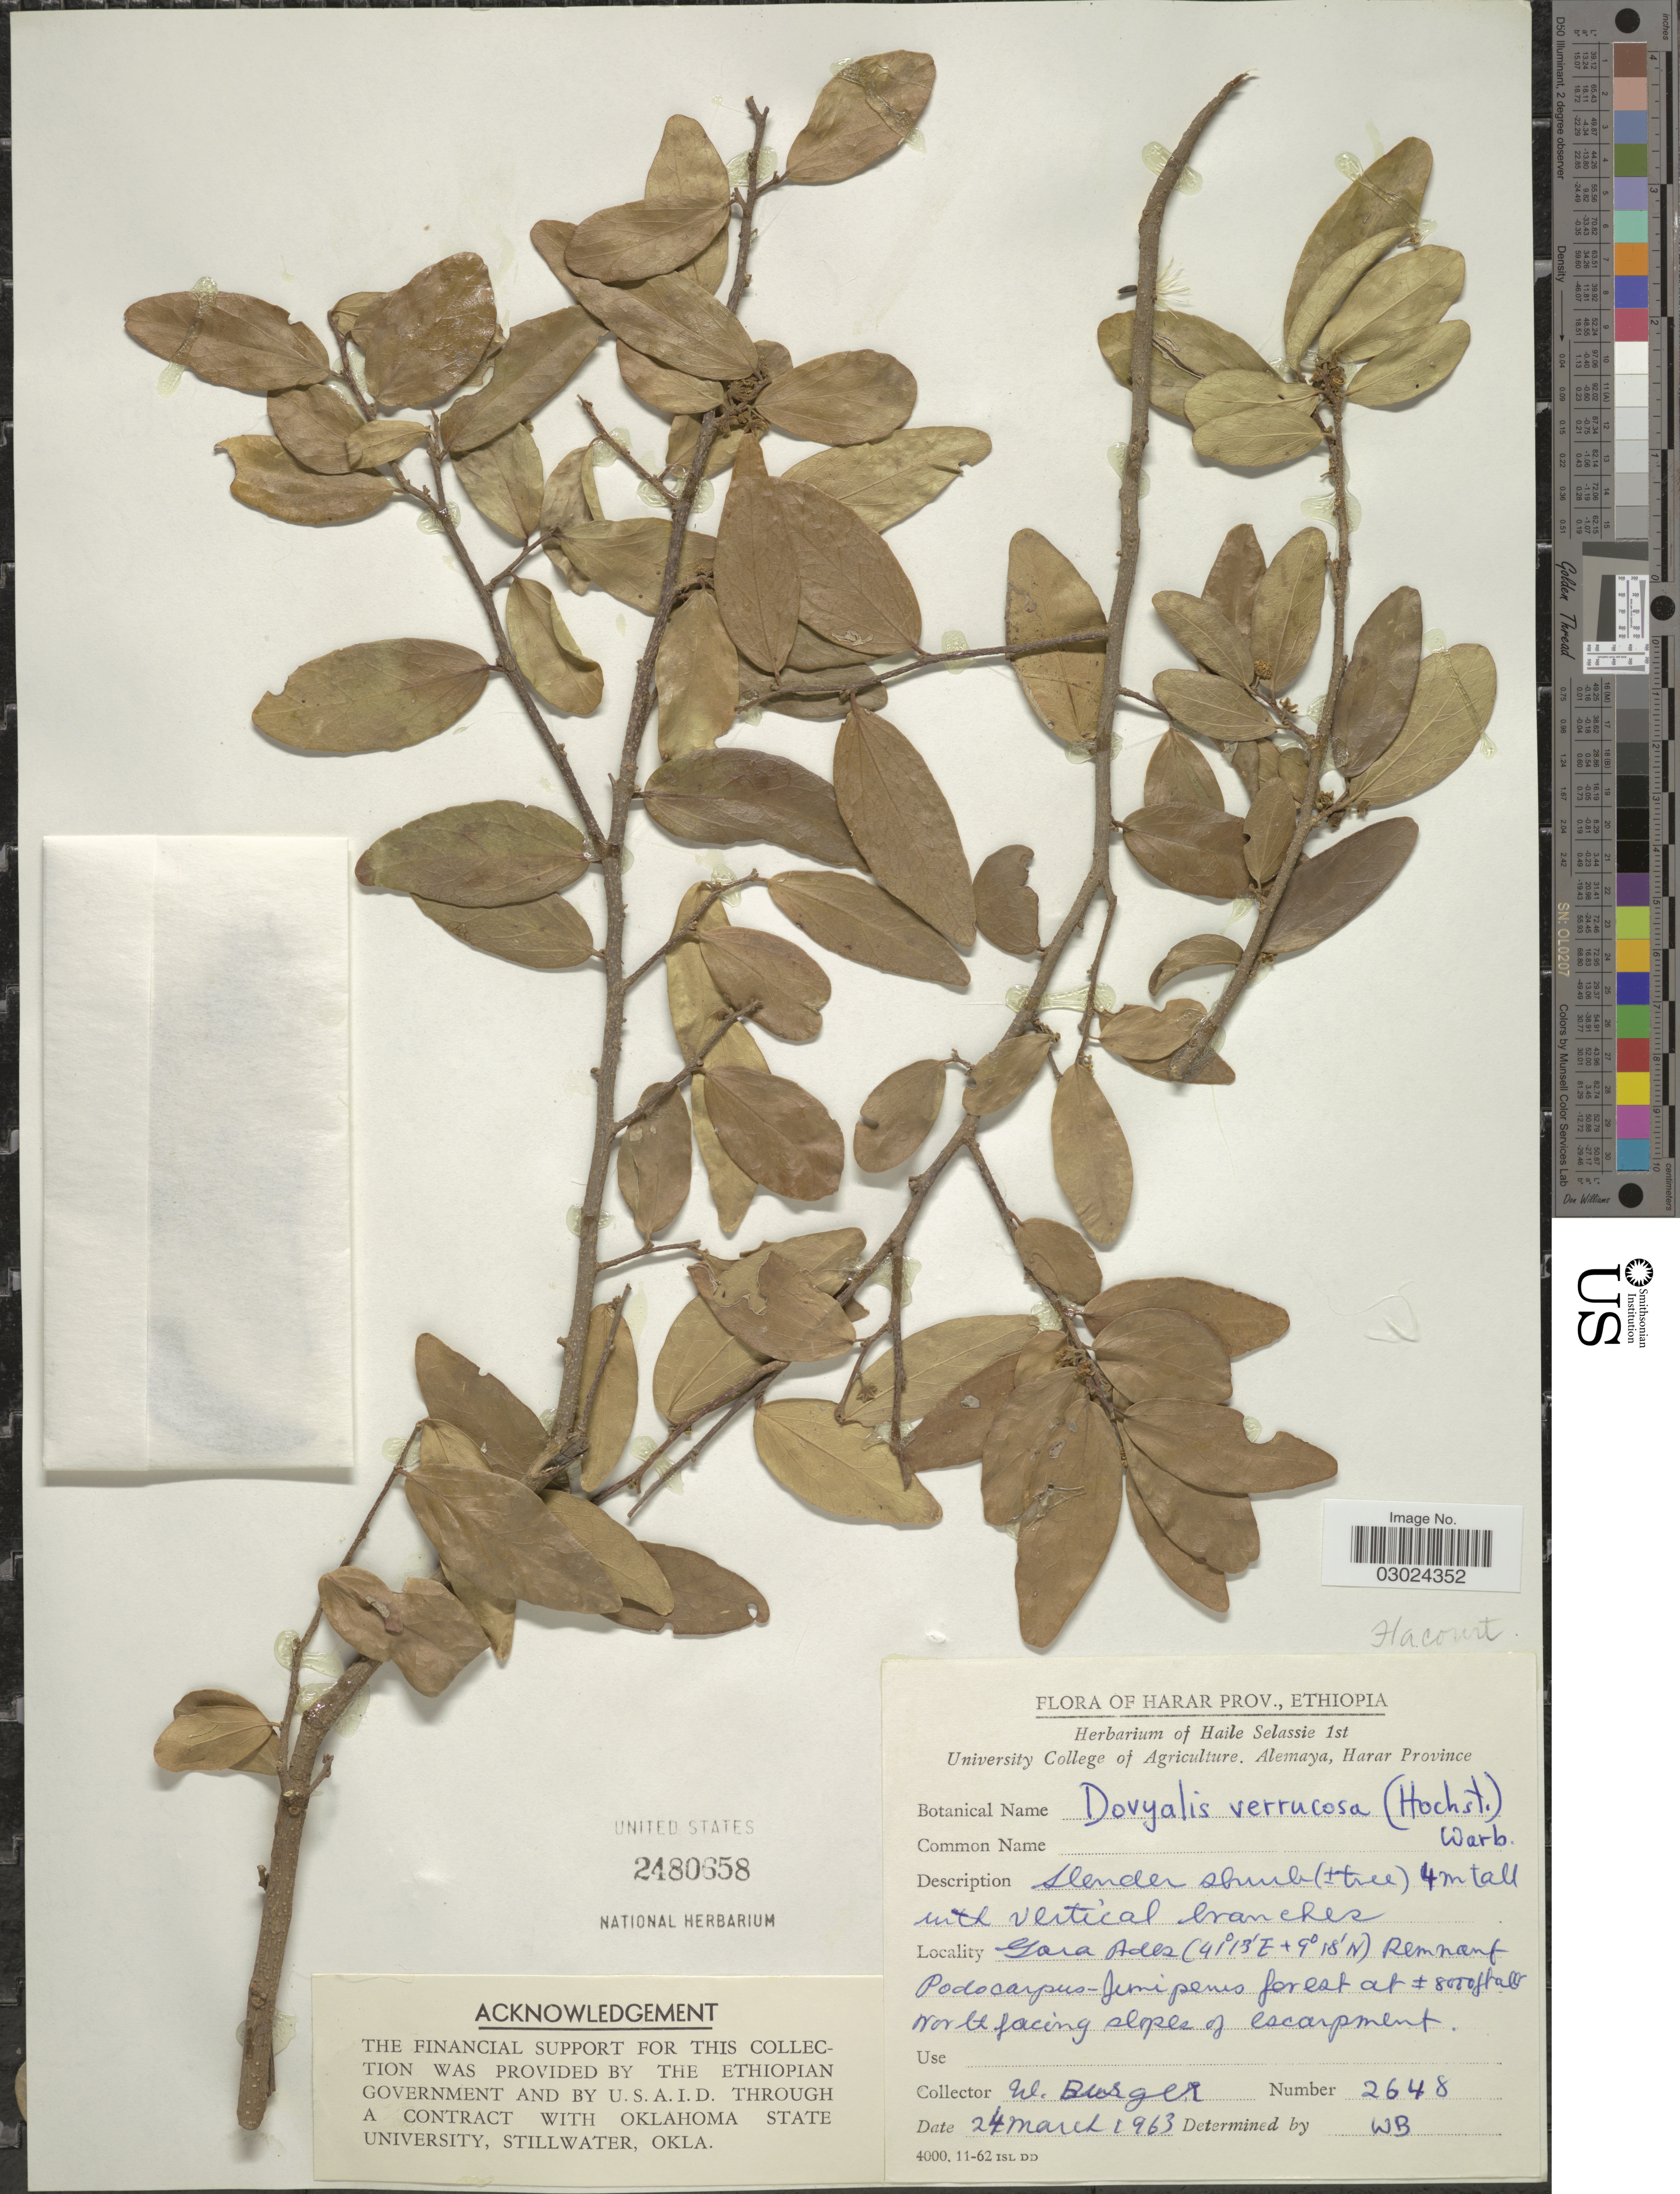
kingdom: Plantae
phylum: Tracheophyta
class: Magnoliopsida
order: Malpighiales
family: Salicaceae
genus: Dovyalis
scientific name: Dovyalis verrucosa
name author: (Hochst.) Lign. & Bey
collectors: W. Burger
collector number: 2648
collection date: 1963-03-24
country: Ethiopia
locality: Harar Prov. Gara Ades. North facing slopes of escarpment.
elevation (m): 2438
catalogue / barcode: US 2480658